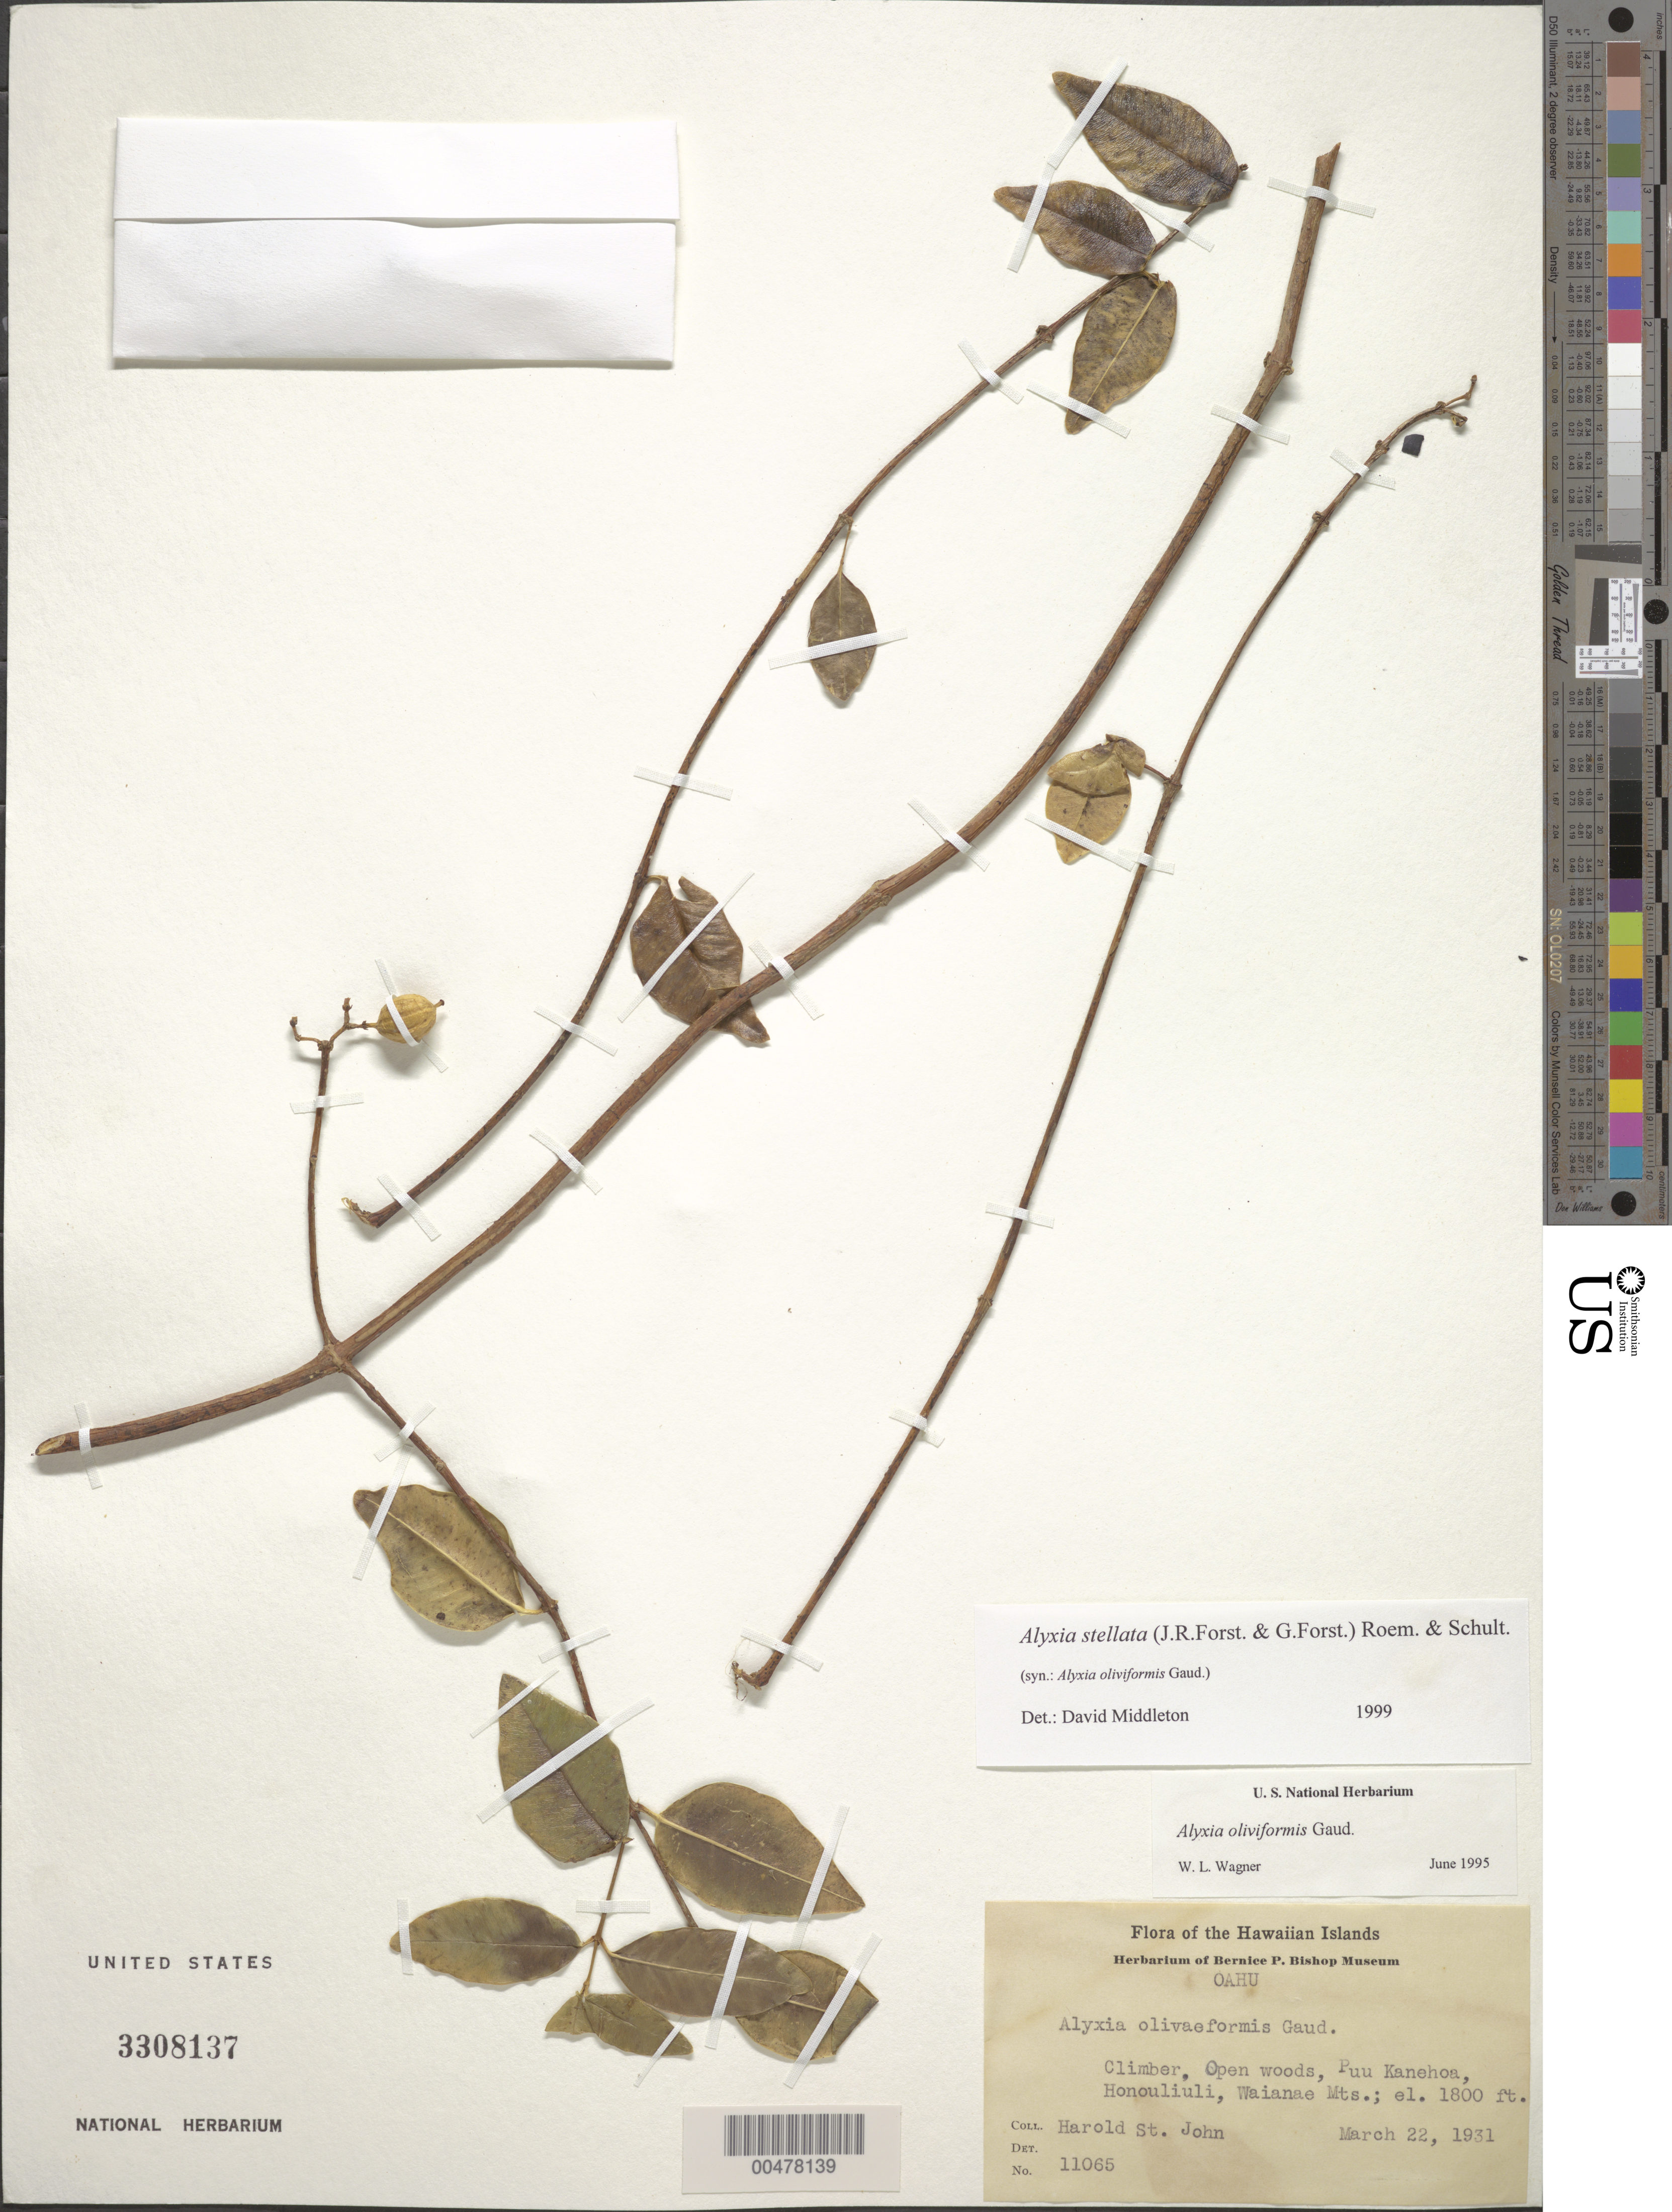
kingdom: Plantae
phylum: Tracheophyta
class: Magnoliopsida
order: Gentianales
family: Apocynaceae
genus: Alyxia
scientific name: Alyxia stellata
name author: (J.R. Forst. & G. Forst.) Roem. & Schult.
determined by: Middleton, D. J.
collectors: H. St. John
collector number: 11065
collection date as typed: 22 Mar 1931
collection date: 1931-03-22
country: United States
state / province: Hawaii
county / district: Honolulu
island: Oahu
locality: Puu Kanehoa, Honouliuli, Waianae Mts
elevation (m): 549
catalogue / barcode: US 3308137